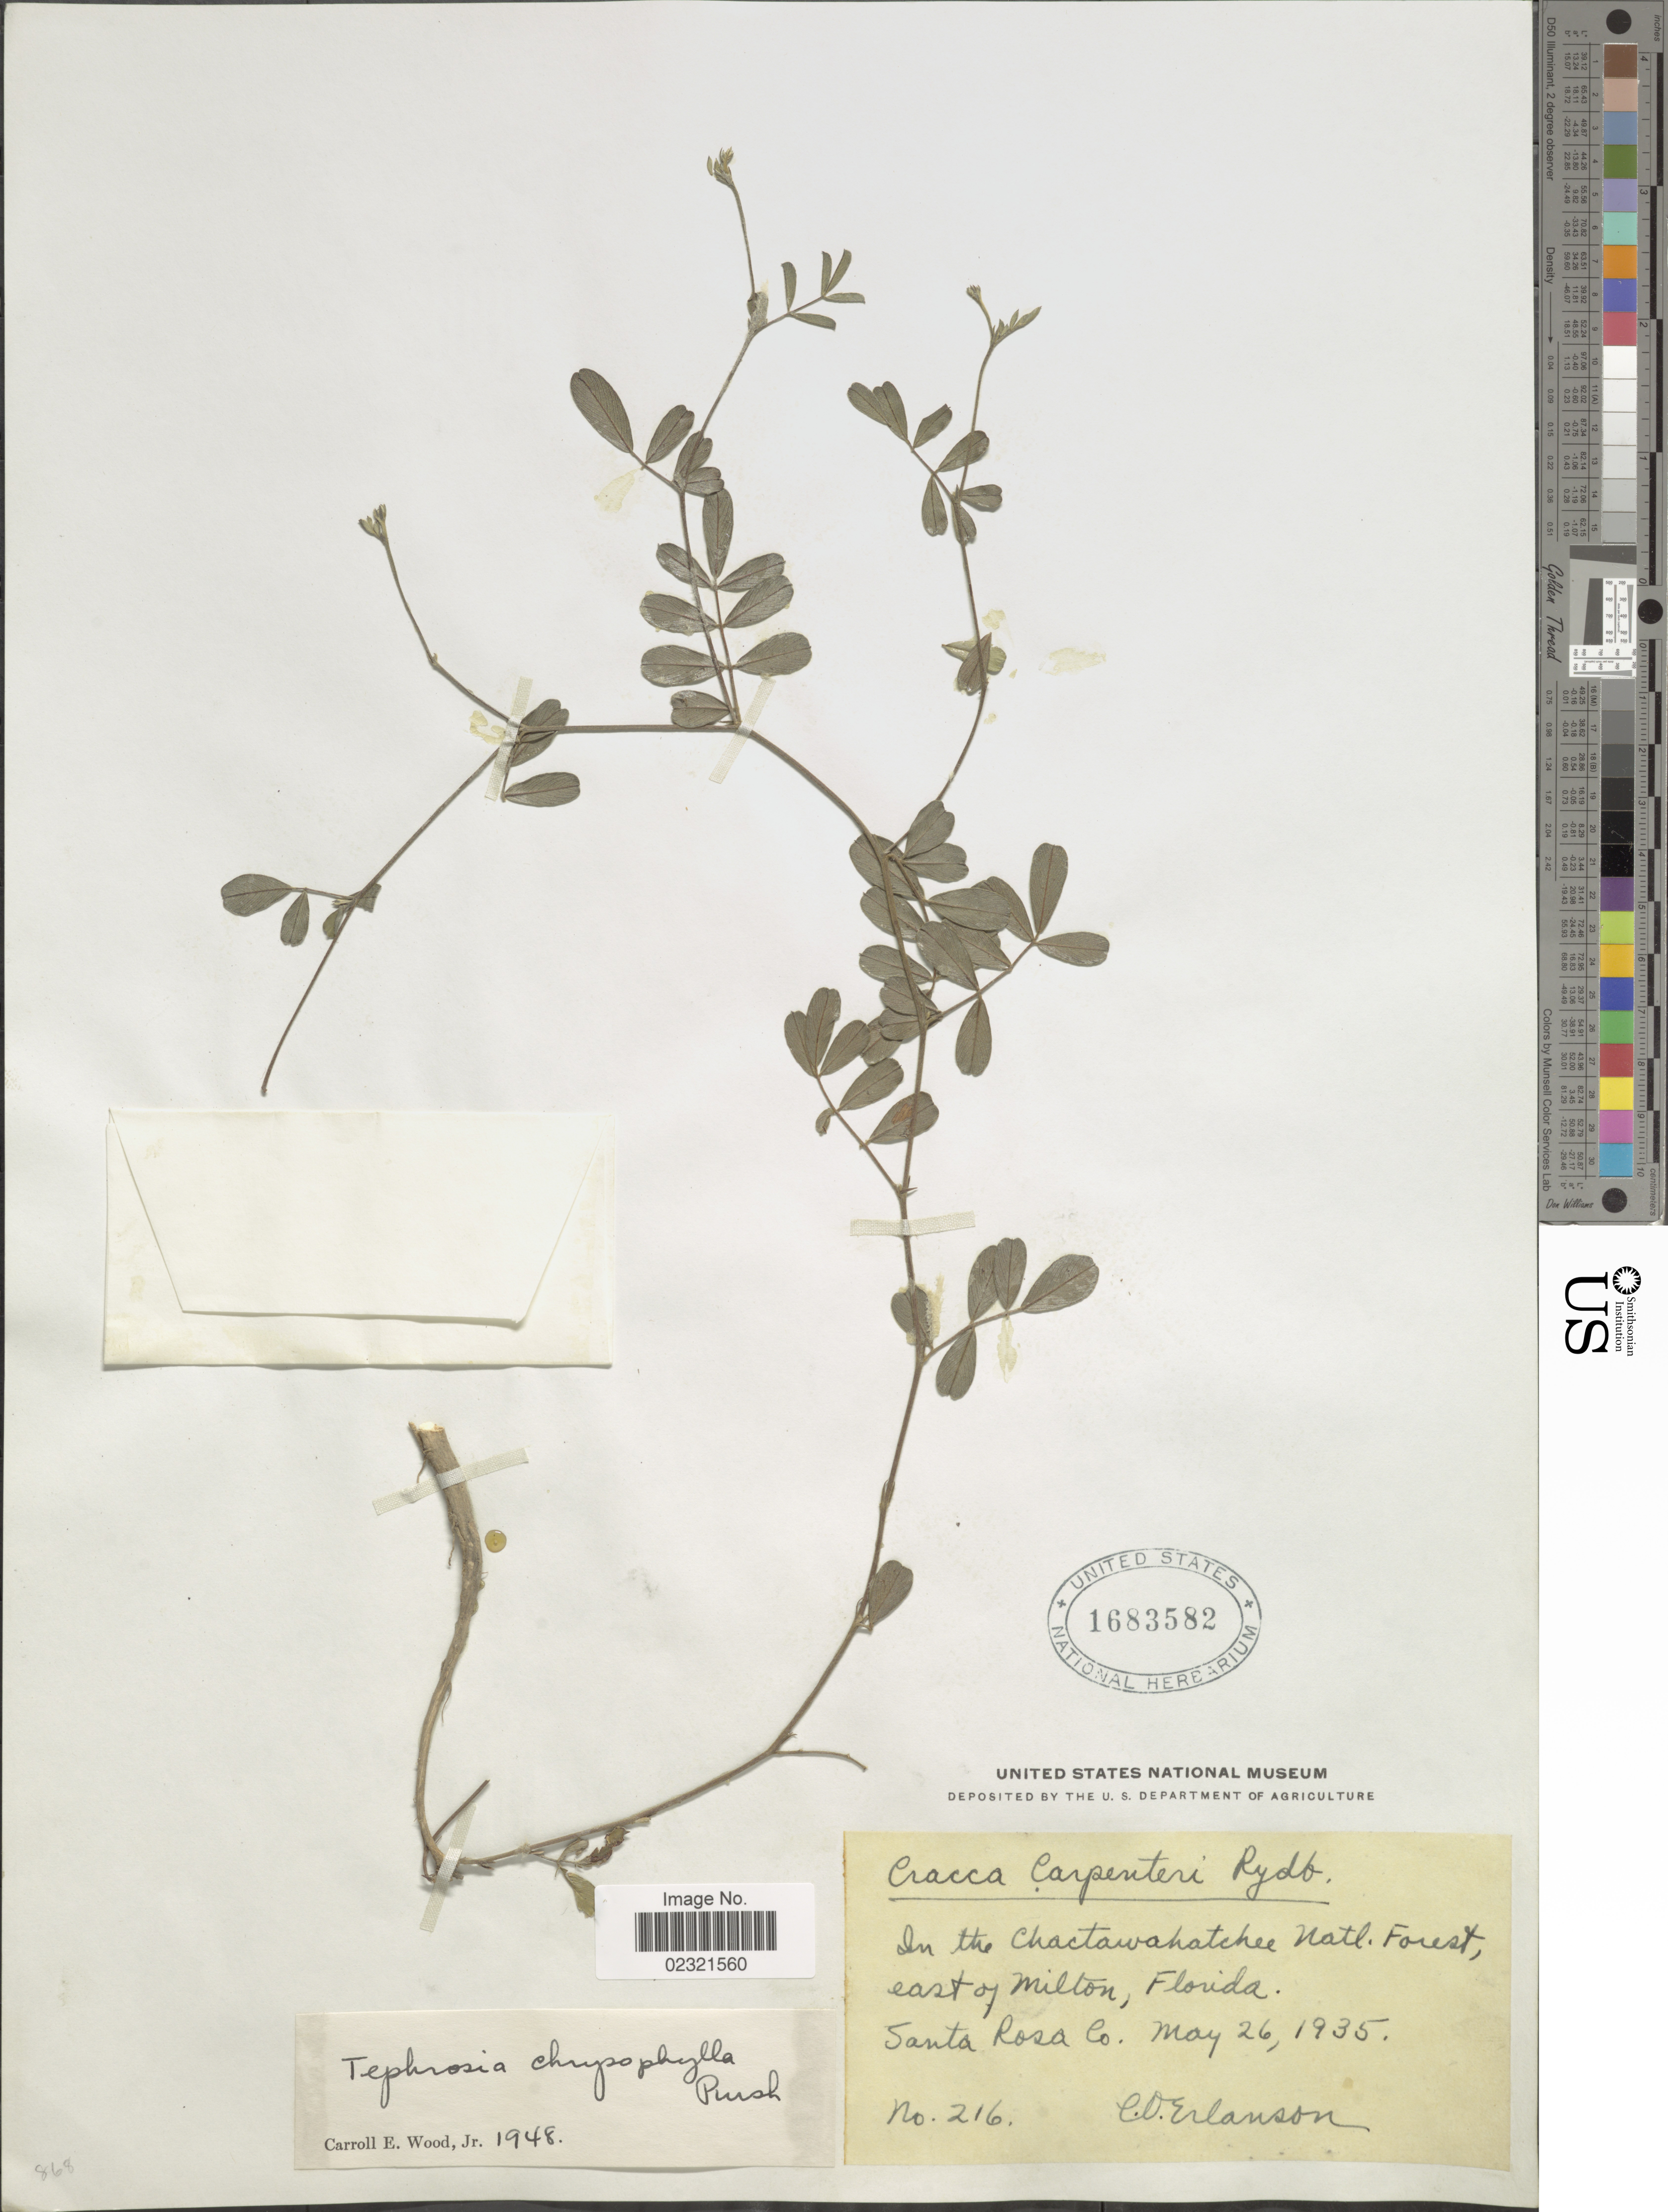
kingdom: Plantae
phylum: Tracheophyta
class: Magnoliopsida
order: Fabales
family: Fabaceae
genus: Tephrosia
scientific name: Tephrosia chrysophylla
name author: Pursh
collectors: C. O. Erlanson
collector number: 216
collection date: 1935-05-26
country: United States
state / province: Florida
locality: In the Chactawahatchee Natl. Forest, east of Milton, Florida. Santa Rosa Co.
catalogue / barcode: US 1683582